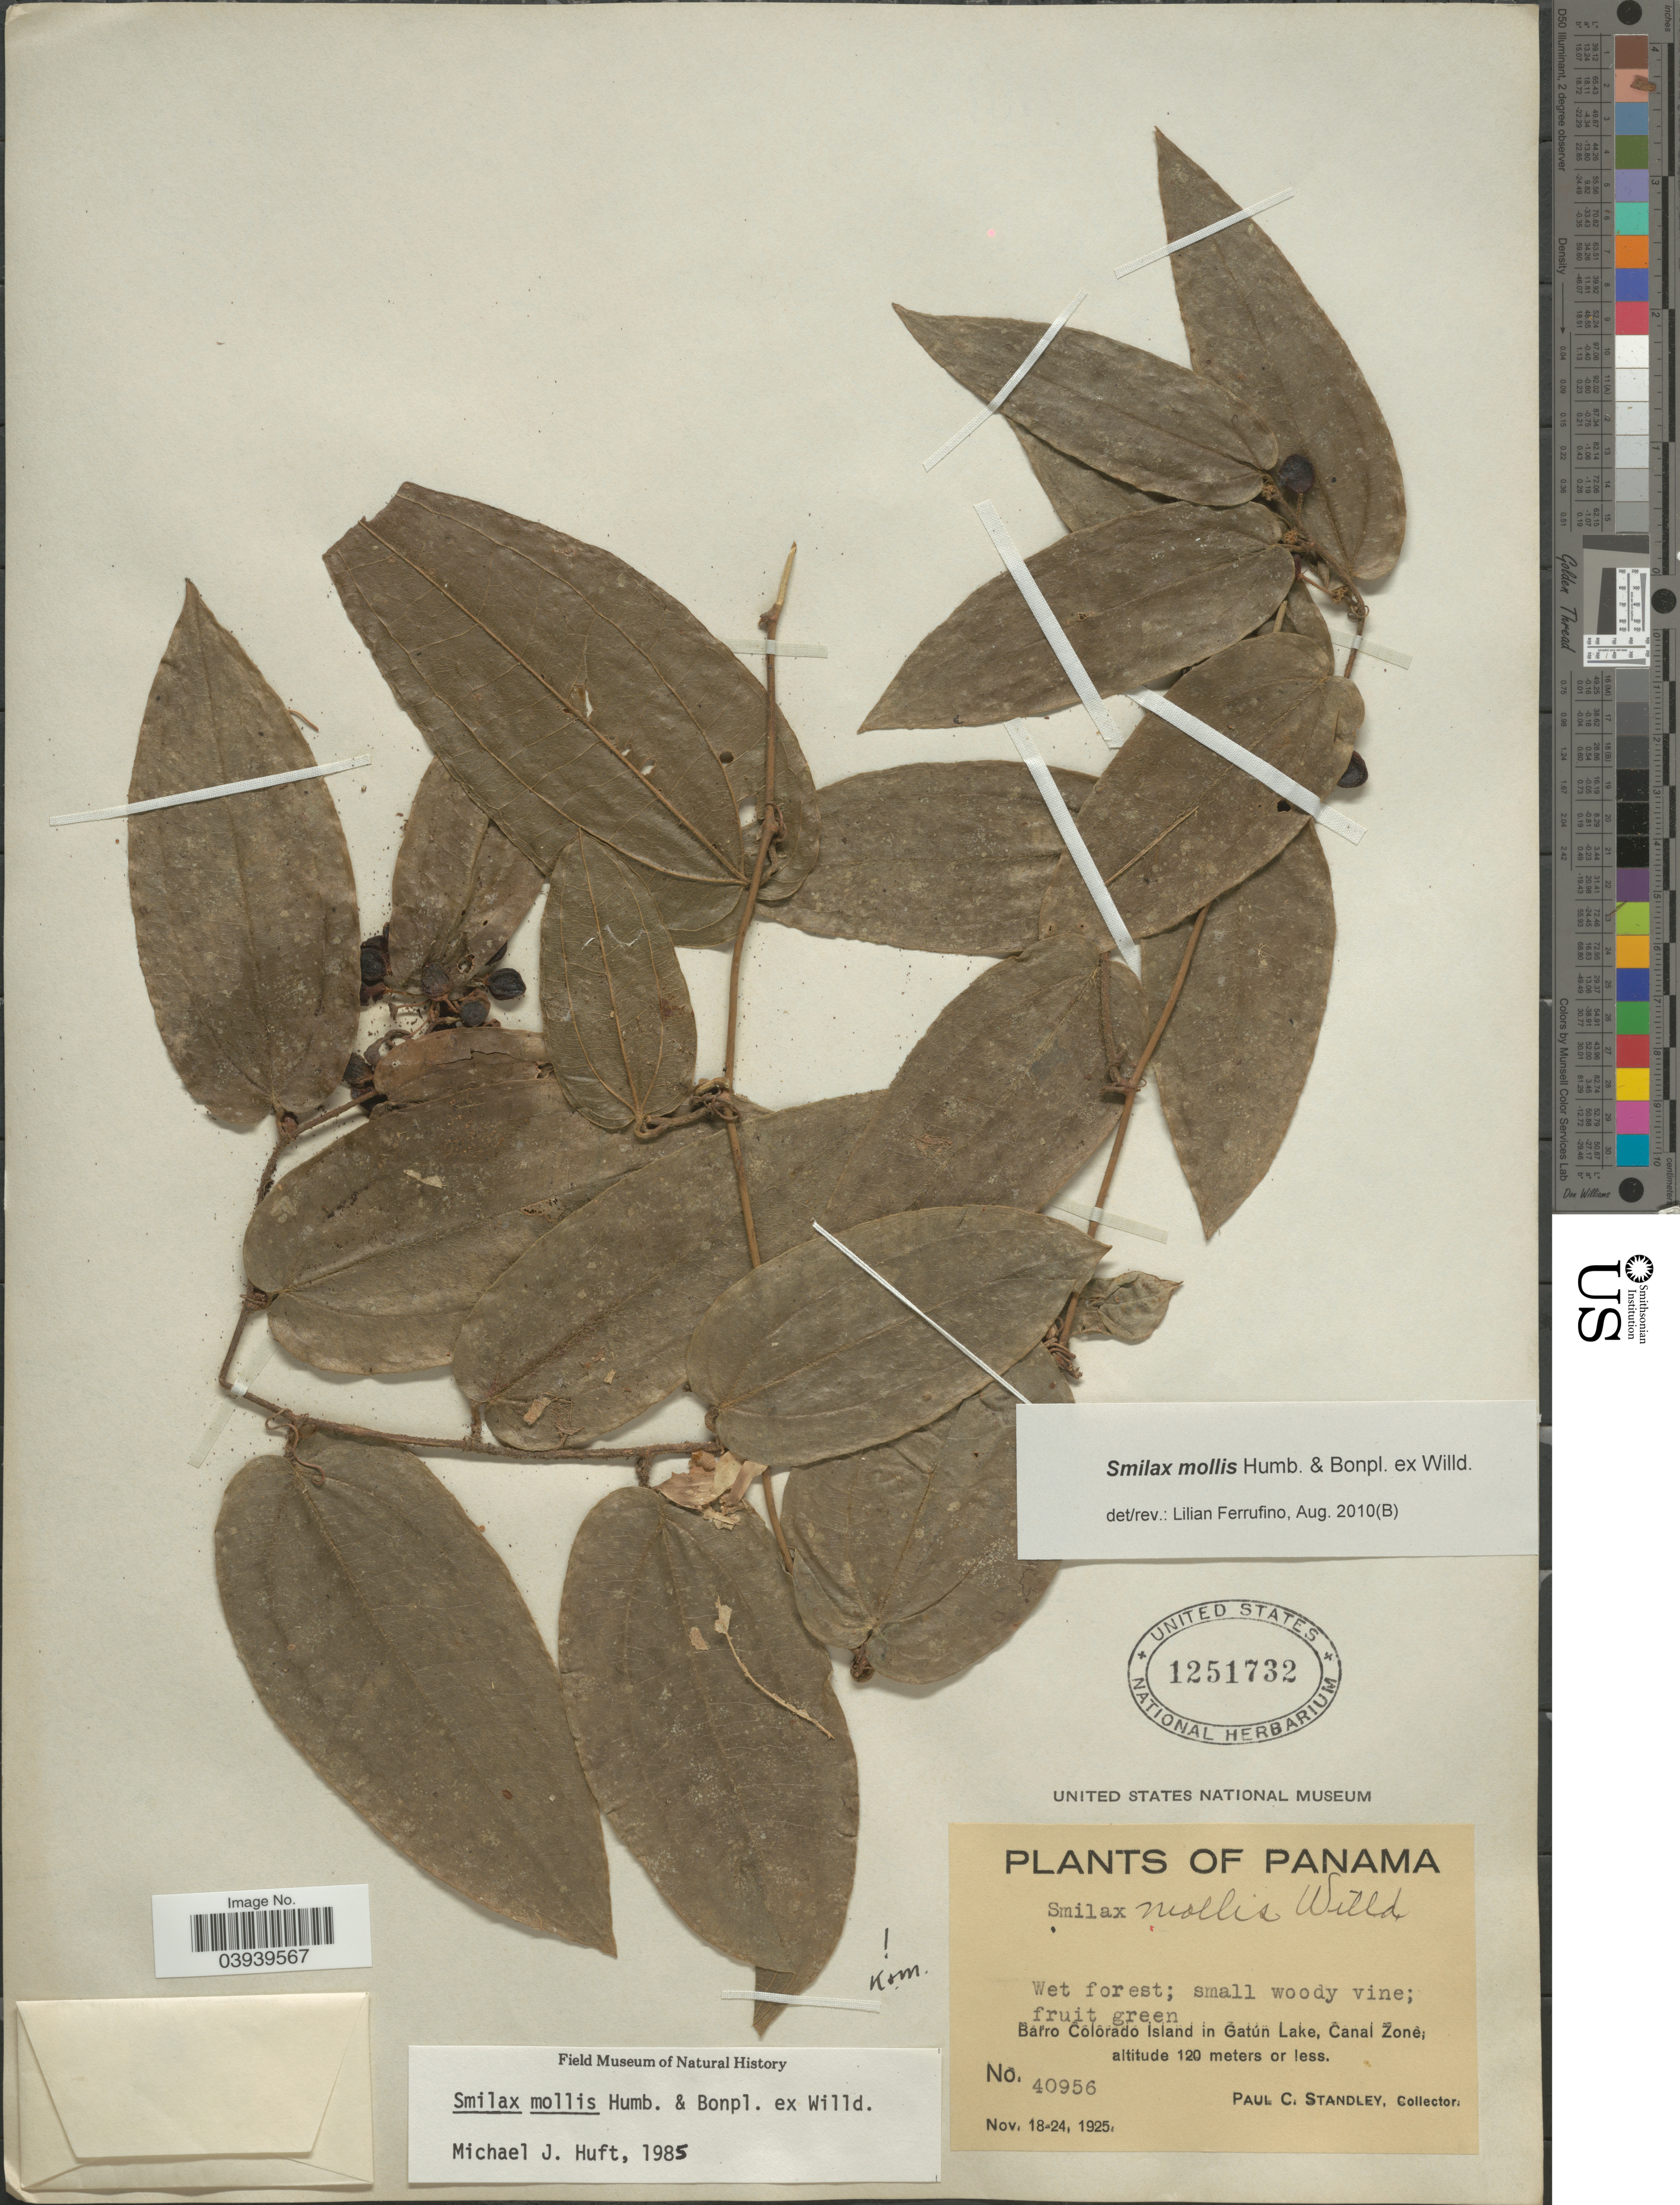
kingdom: Plantae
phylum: Tracheophyta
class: Liliopsida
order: Liliales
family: Smilacaceae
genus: Smilax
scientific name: Smilax mollis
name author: Humb. & Bonpl. ex Willd.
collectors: P. C. Standley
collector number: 40956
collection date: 1925-11-18/1925-11-24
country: Panama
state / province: Panamá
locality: Barro Colorado Island in Gatún Lake, Canal Zone.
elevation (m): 120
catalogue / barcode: US 1251732